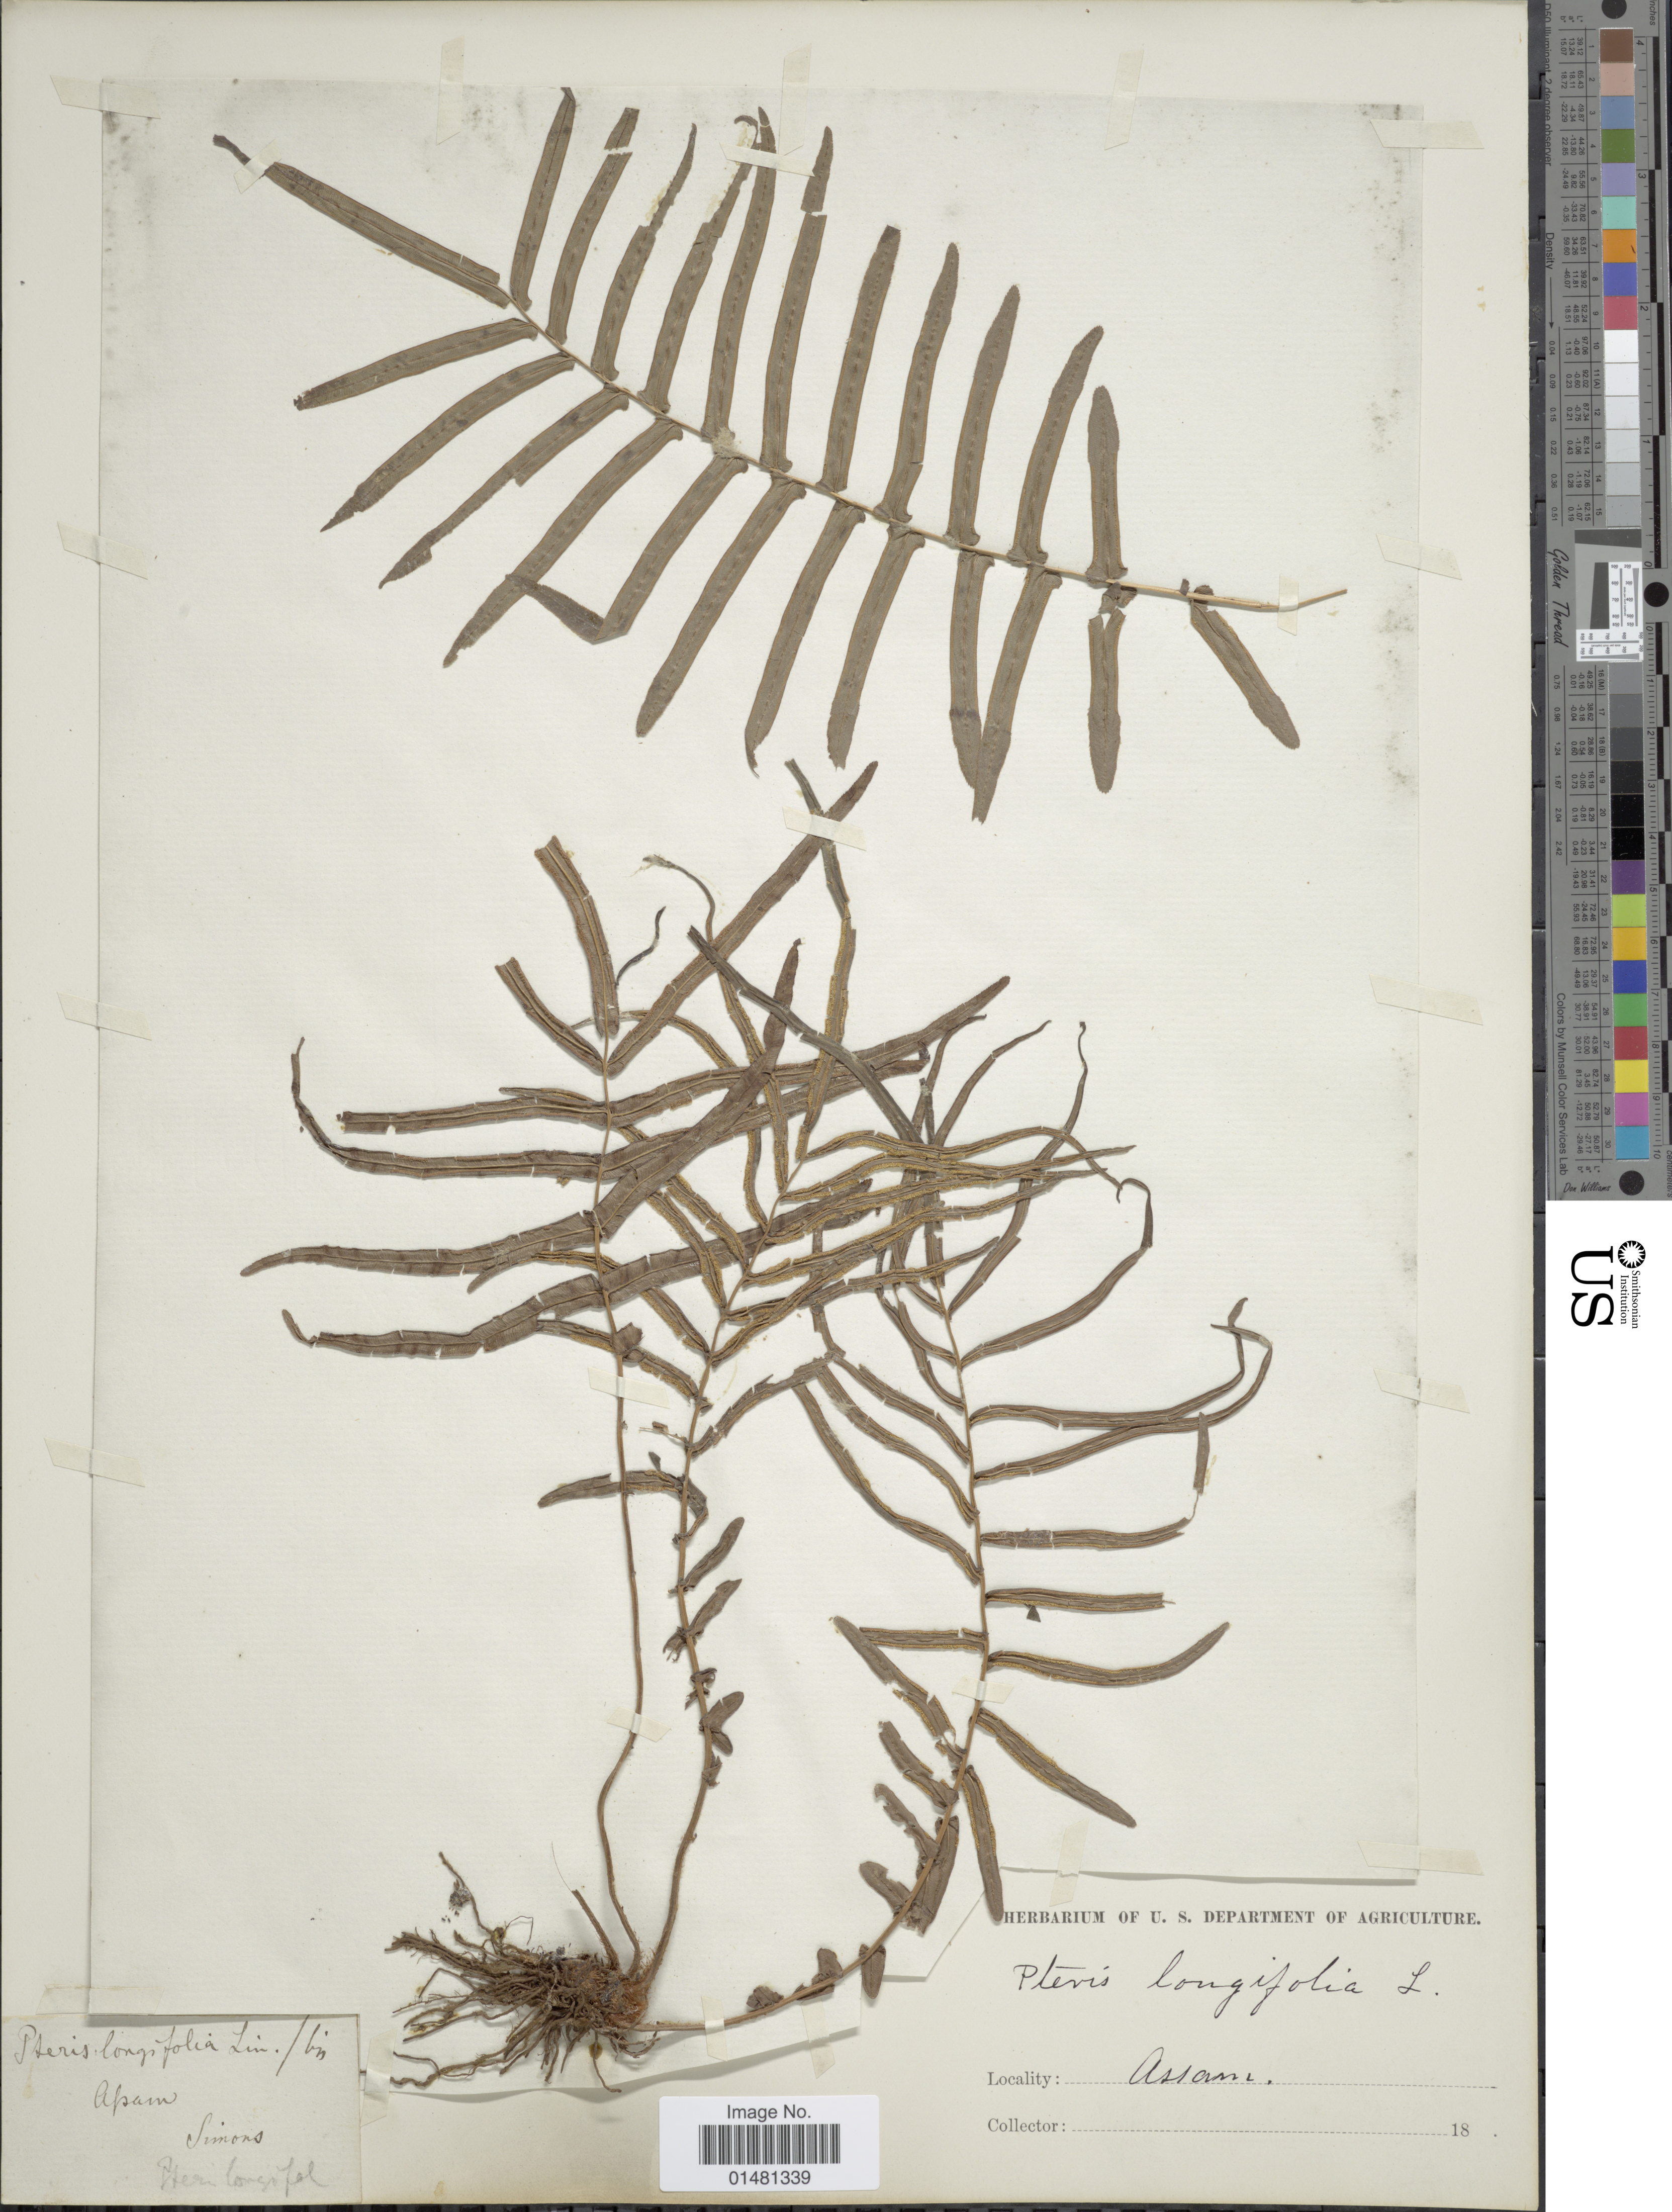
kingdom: Plantae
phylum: Tracheophyta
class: Polypodiopsida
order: Polypodiales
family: Pteridaceae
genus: Pteris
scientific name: Pteris vittata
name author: L.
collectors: -. Simons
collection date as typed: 18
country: India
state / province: Assam